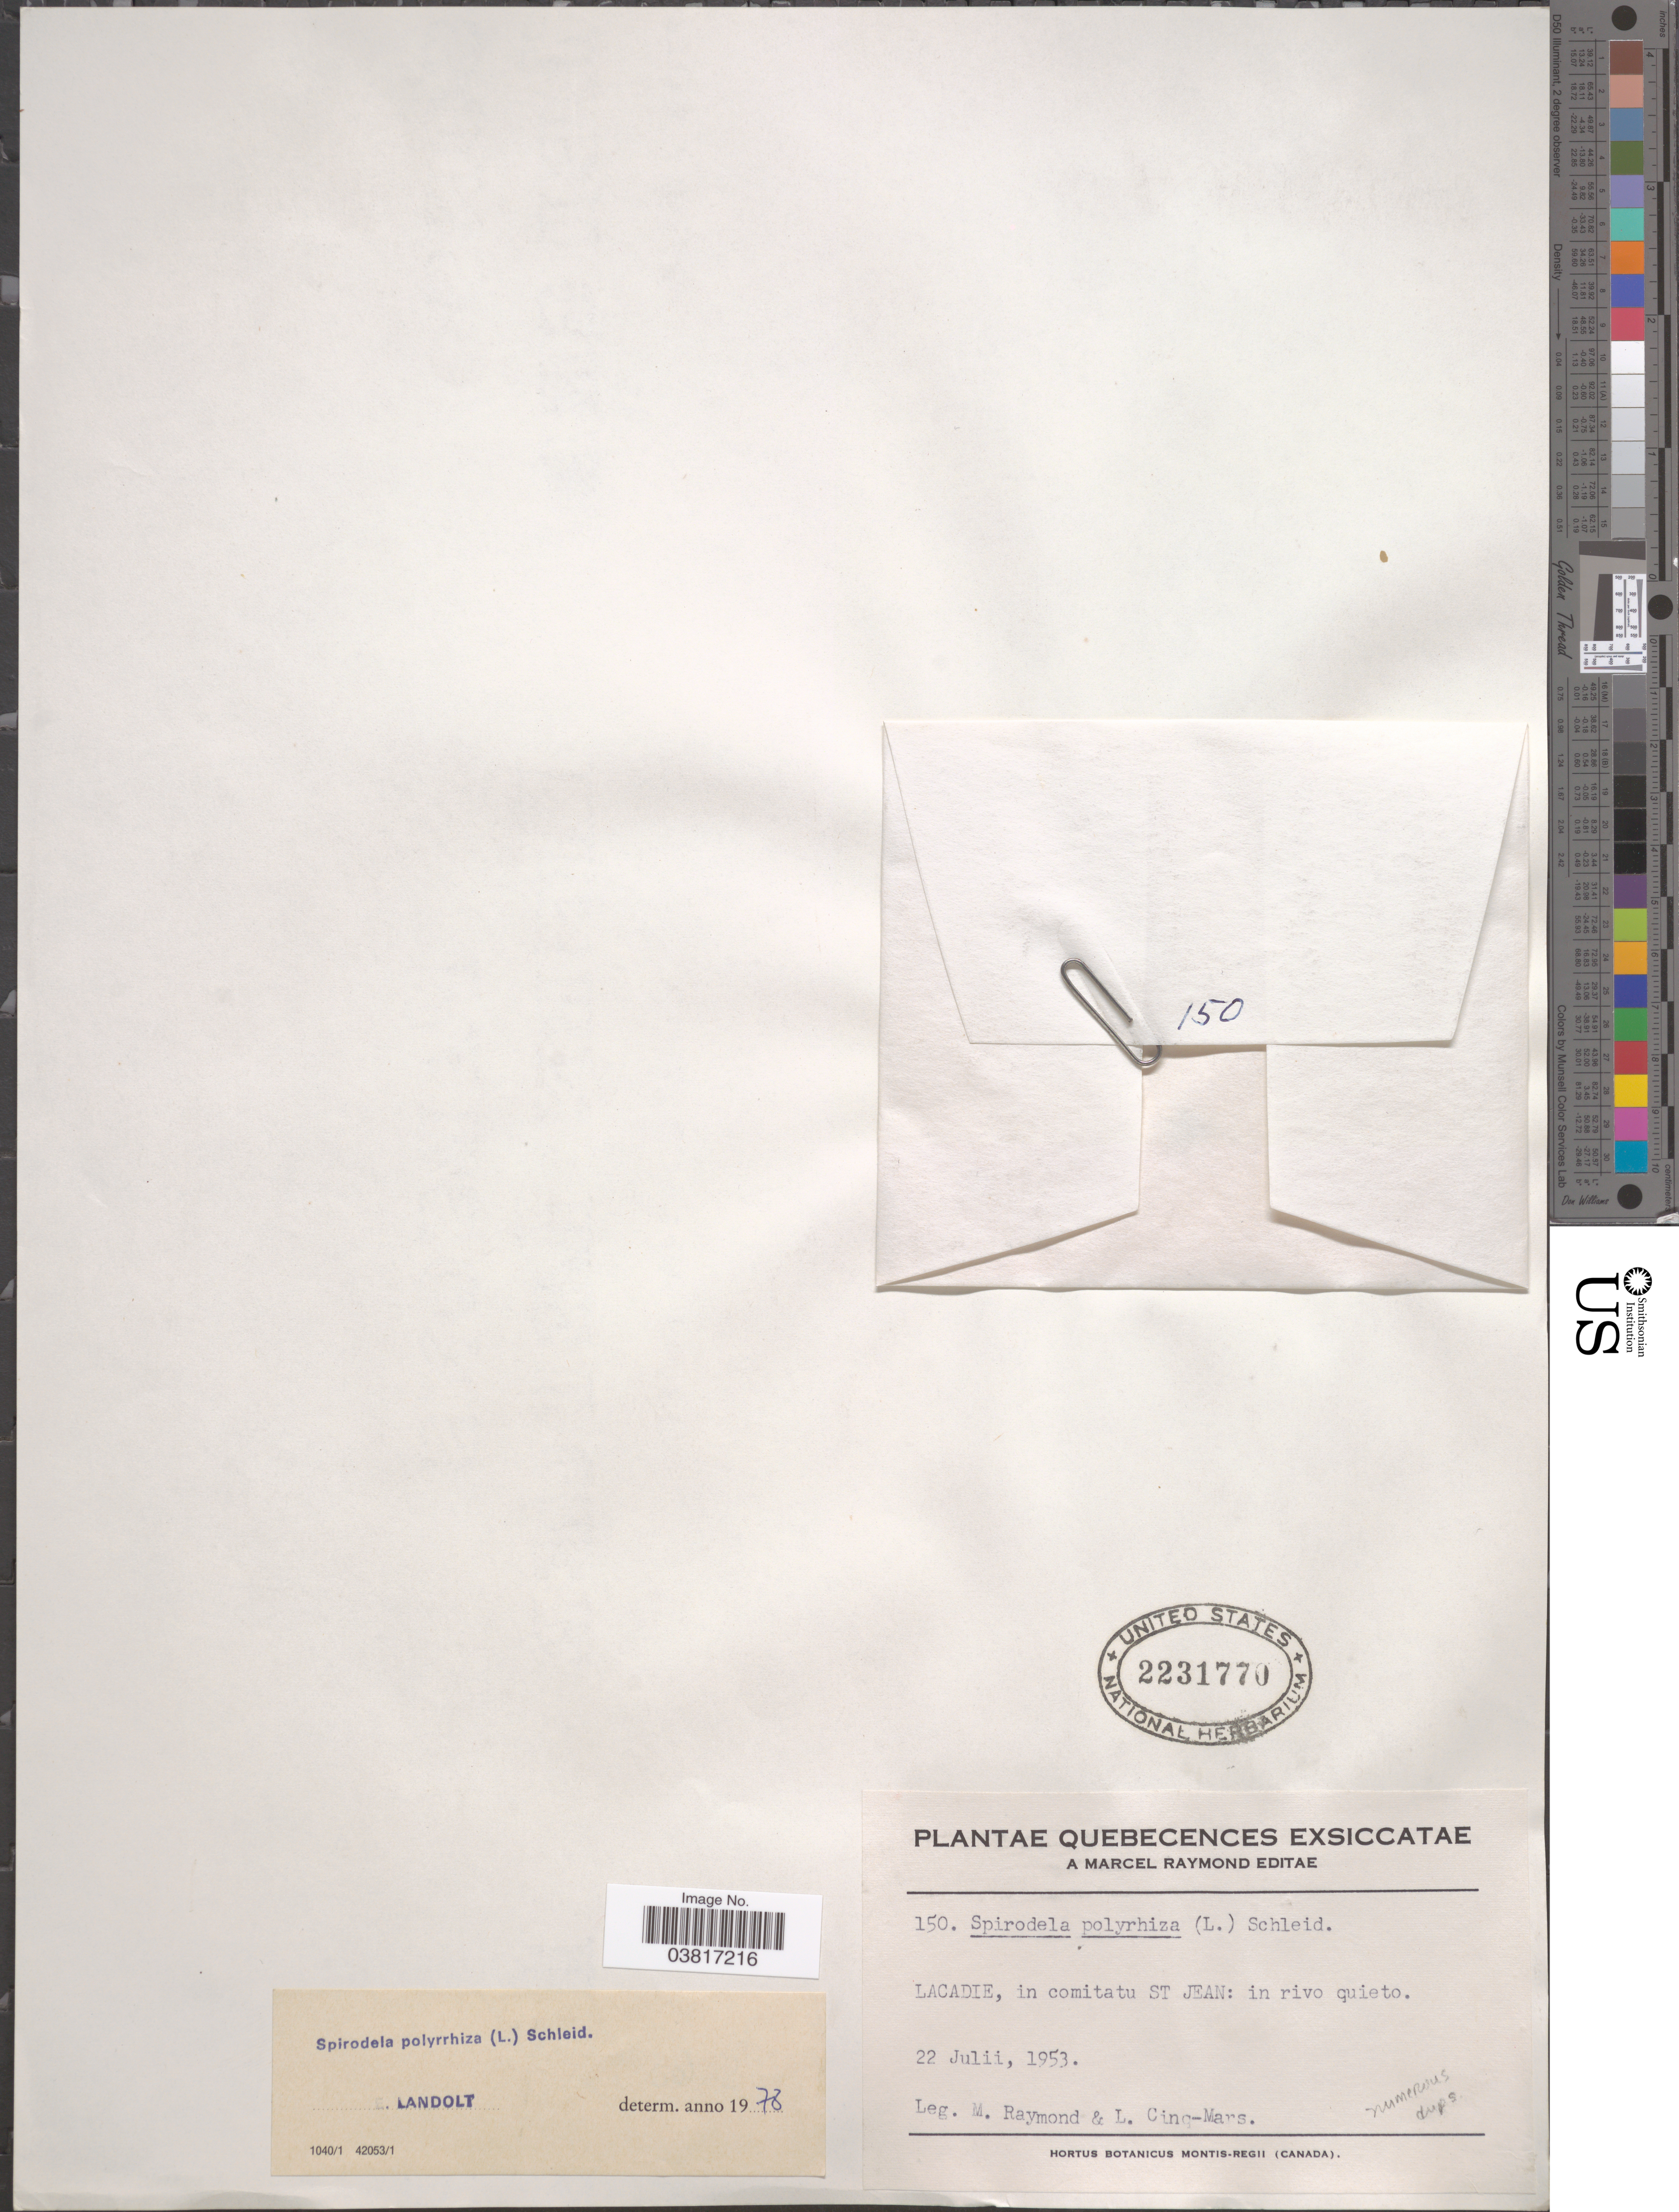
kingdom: Plantae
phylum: Tracheophyta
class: Liliopsida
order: Alismatales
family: Araceae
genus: Spirodela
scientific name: Spirodela polyrrhiza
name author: (L.) Schleid.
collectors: M. Raymond & L. Cinq-Mars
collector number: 150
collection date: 1953-07-22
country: Canada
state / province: Quebec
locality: Lacadie, in comitatu St. Jean: in rivo quieto.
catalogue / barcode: US 2231770